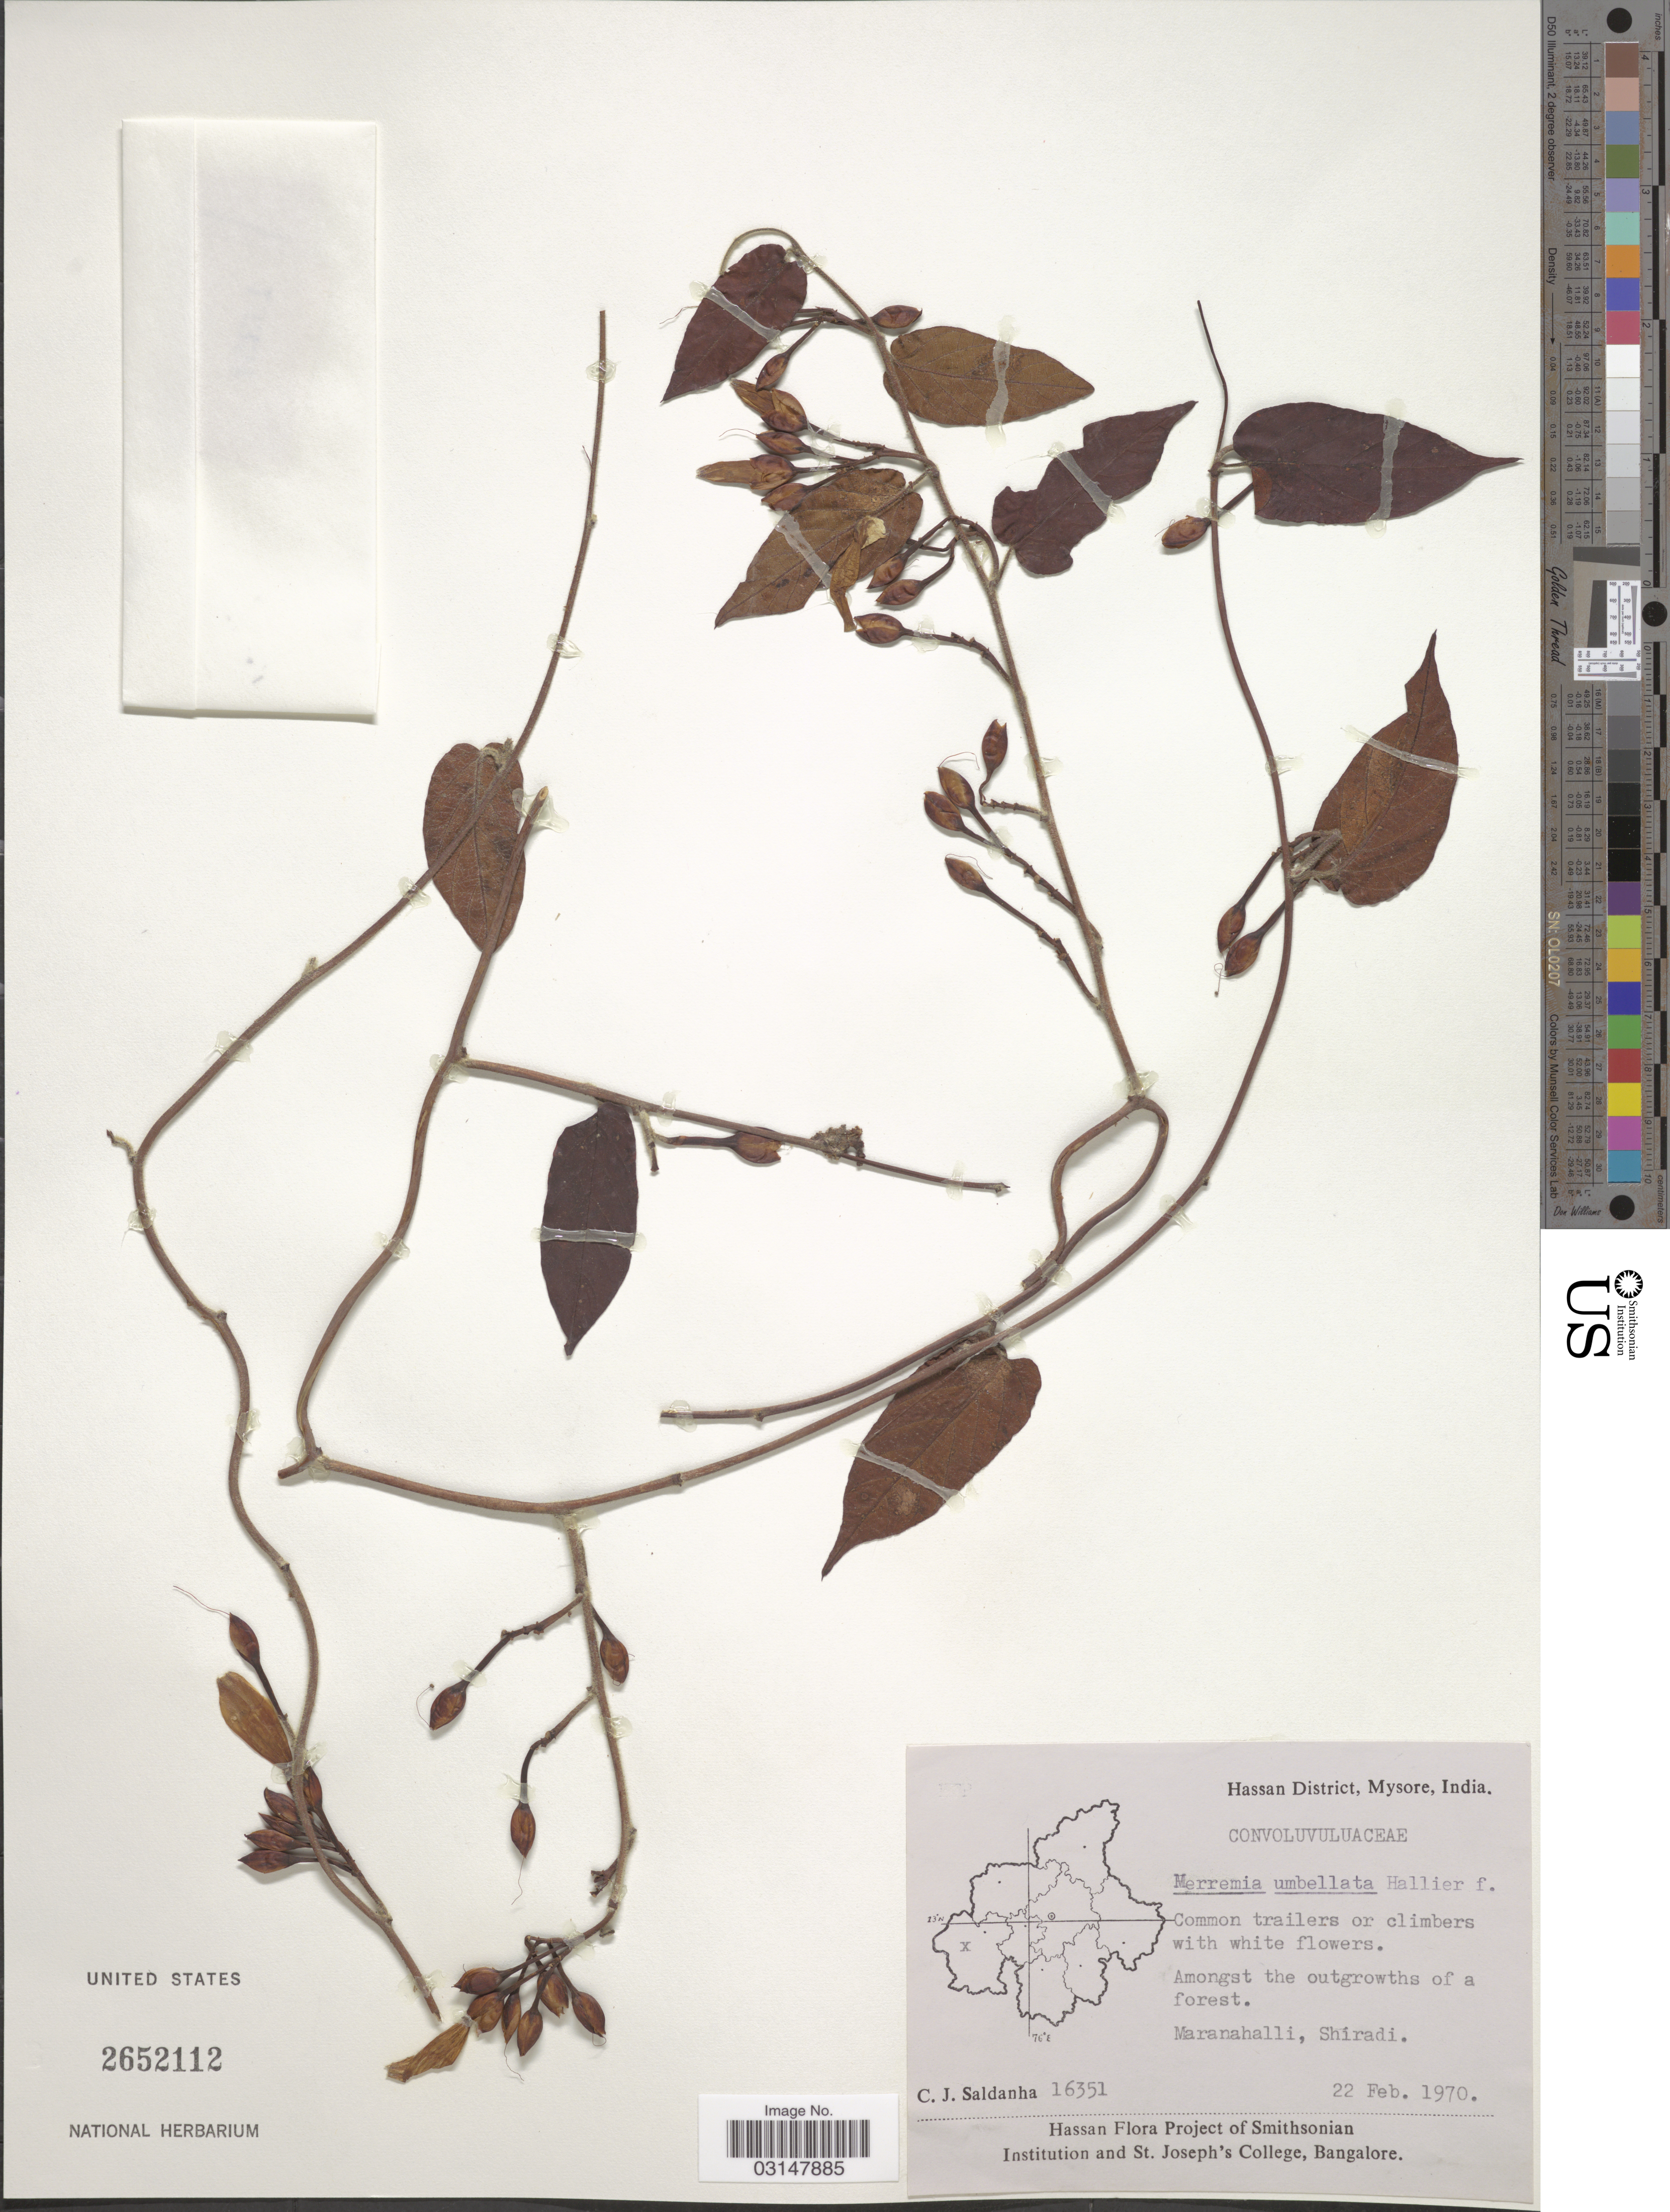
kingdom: Plantae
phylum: Tracheophyta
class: Magnoliopsida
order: Solanales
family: Convolvulaceae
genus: Camonea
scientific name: Camonea pilosa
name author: (Houtt.) A. R. Simões & Staples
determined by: Strong, Mark T., (BOT), Smithsonian Institution - National Museum of Natural History (UNITED STATES)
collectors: C. J. Saldanha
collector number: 16351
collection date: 1970-02-22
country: India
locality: Hassan District, Mysore. Maranahalli, Shiradi.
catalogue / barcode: US 2652112